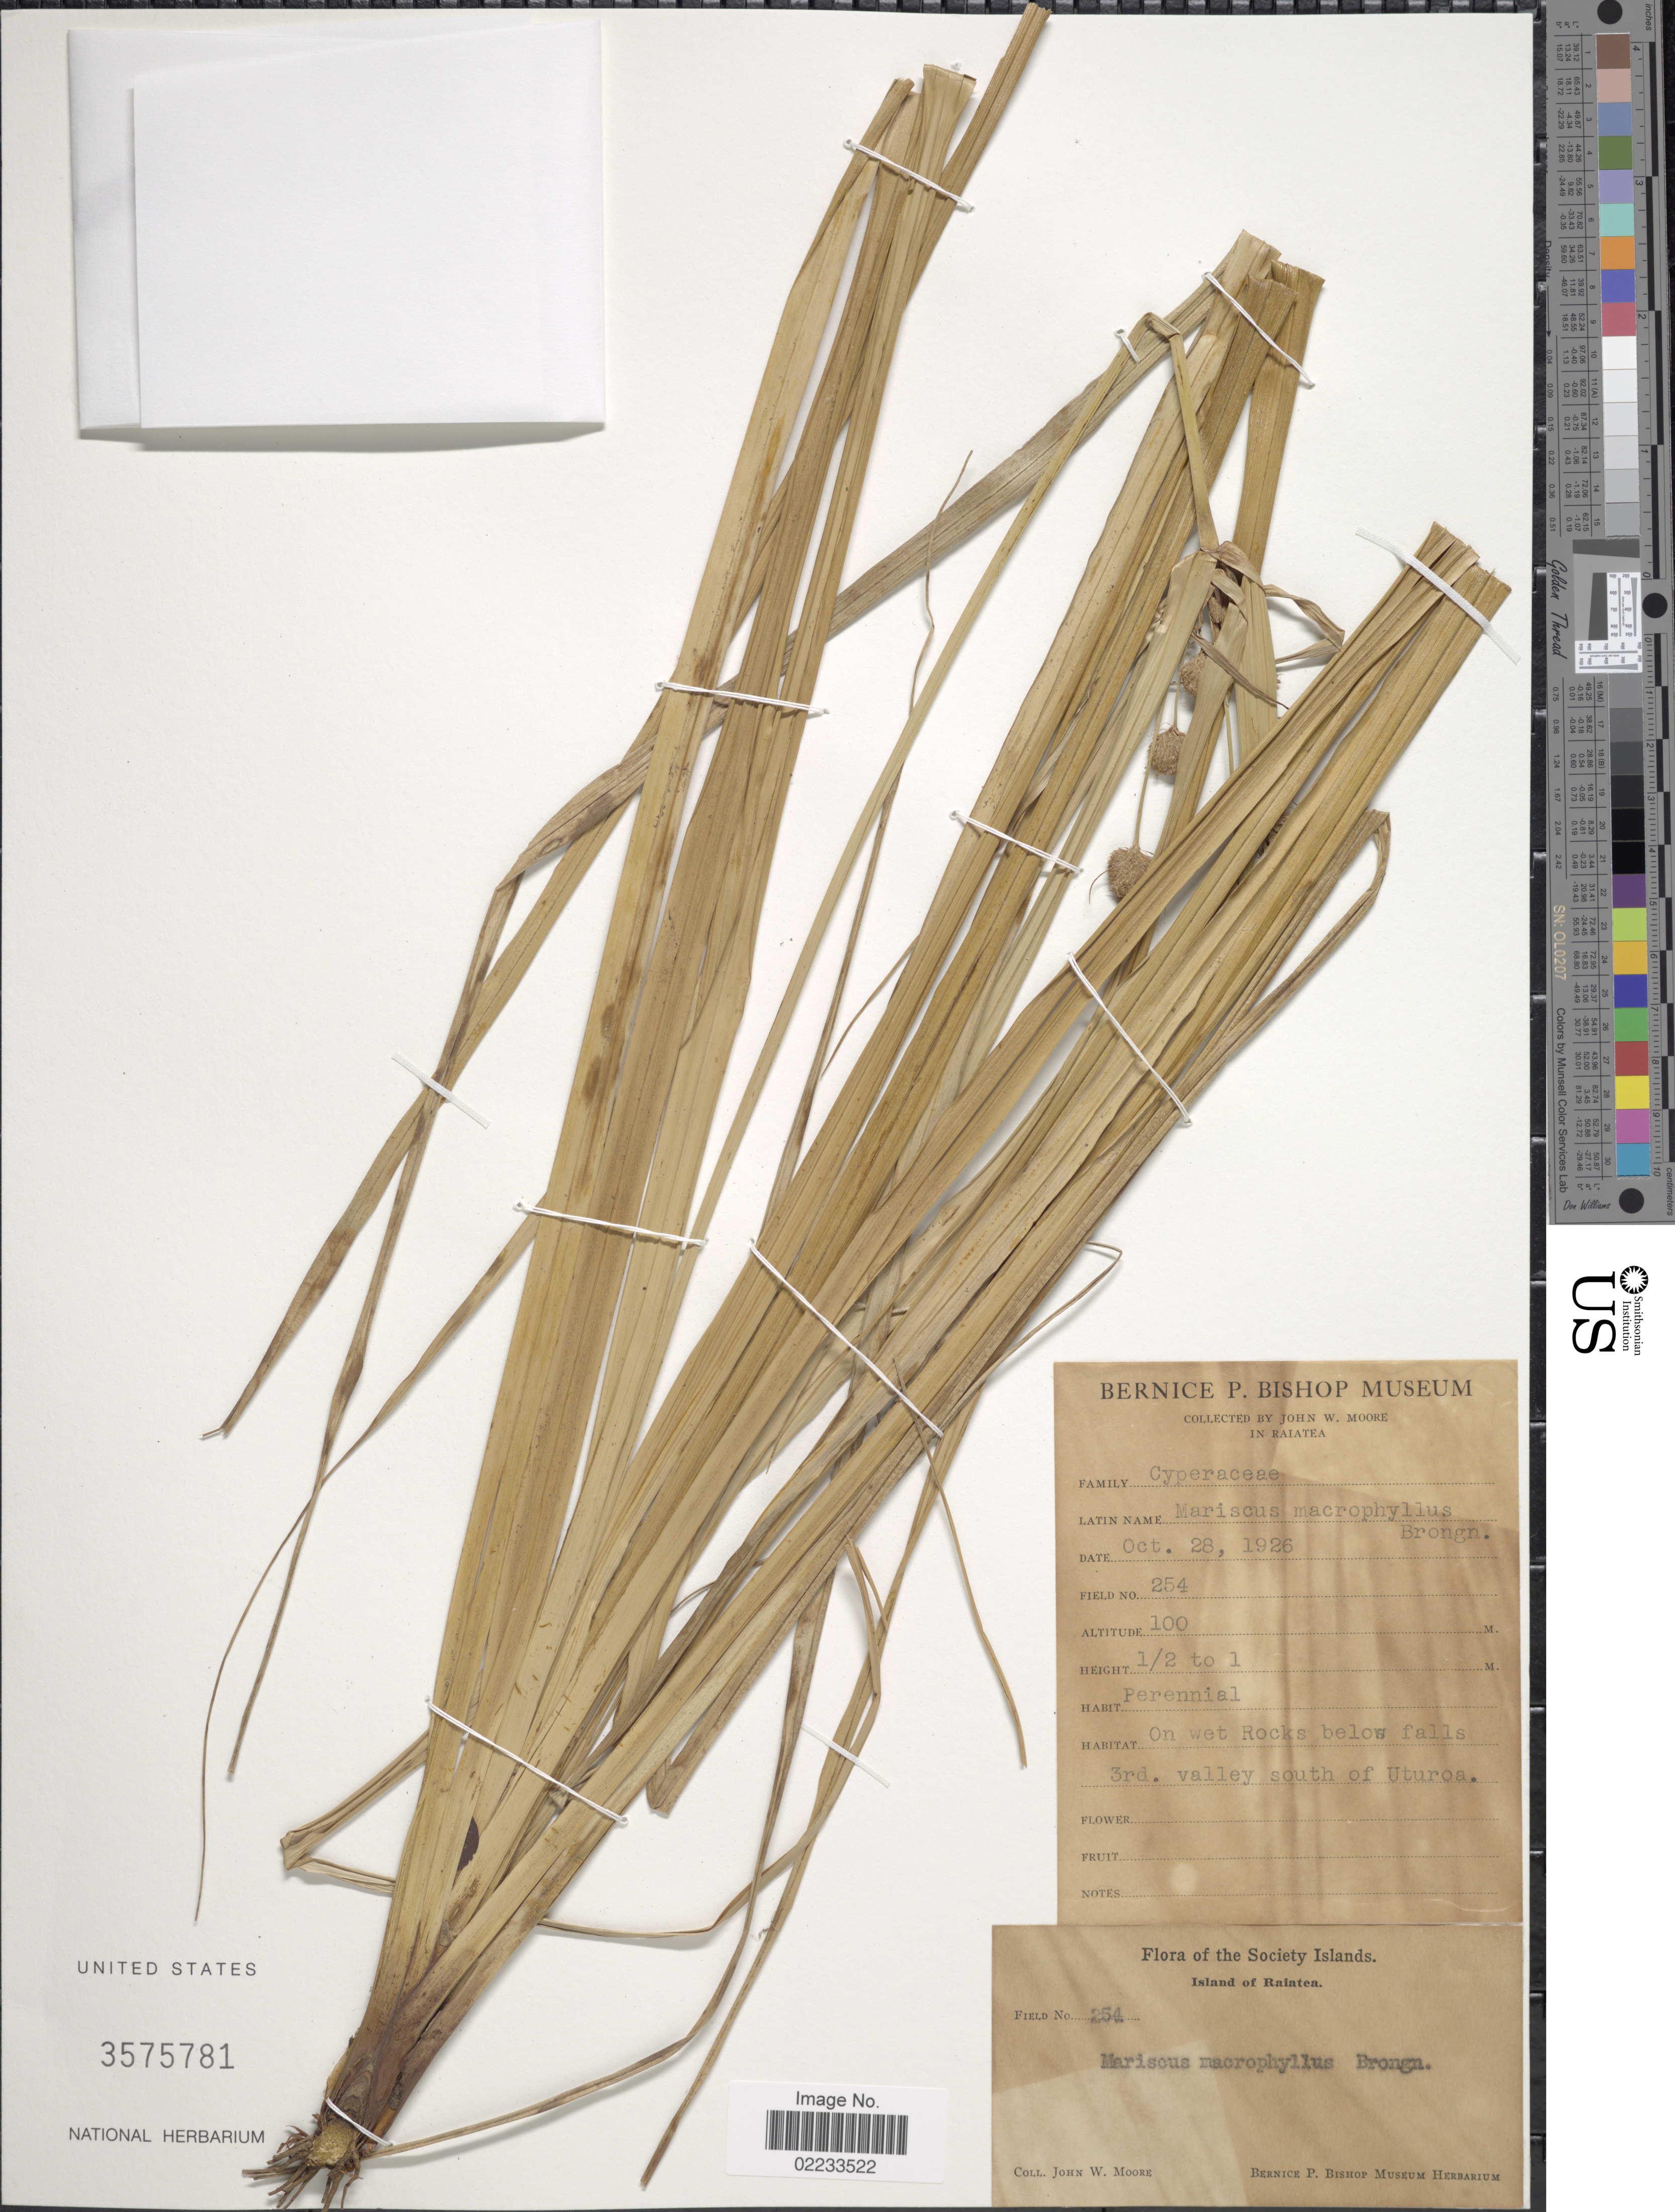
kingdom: Plantae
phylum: Tracheophyta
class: Liliopsida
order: Poales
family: Cyperaceae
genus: Cyperus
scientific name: Cyperus macrophyllus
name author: (Brongn.) Boeckeler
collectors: J. Moore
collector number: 254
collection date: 1926-10-28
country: French Polynesia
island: Raiatea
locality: Scoiety Islands, Island of Raiatea, 3rd valley south of Uturoa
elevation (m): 100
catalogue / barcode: US 3575781